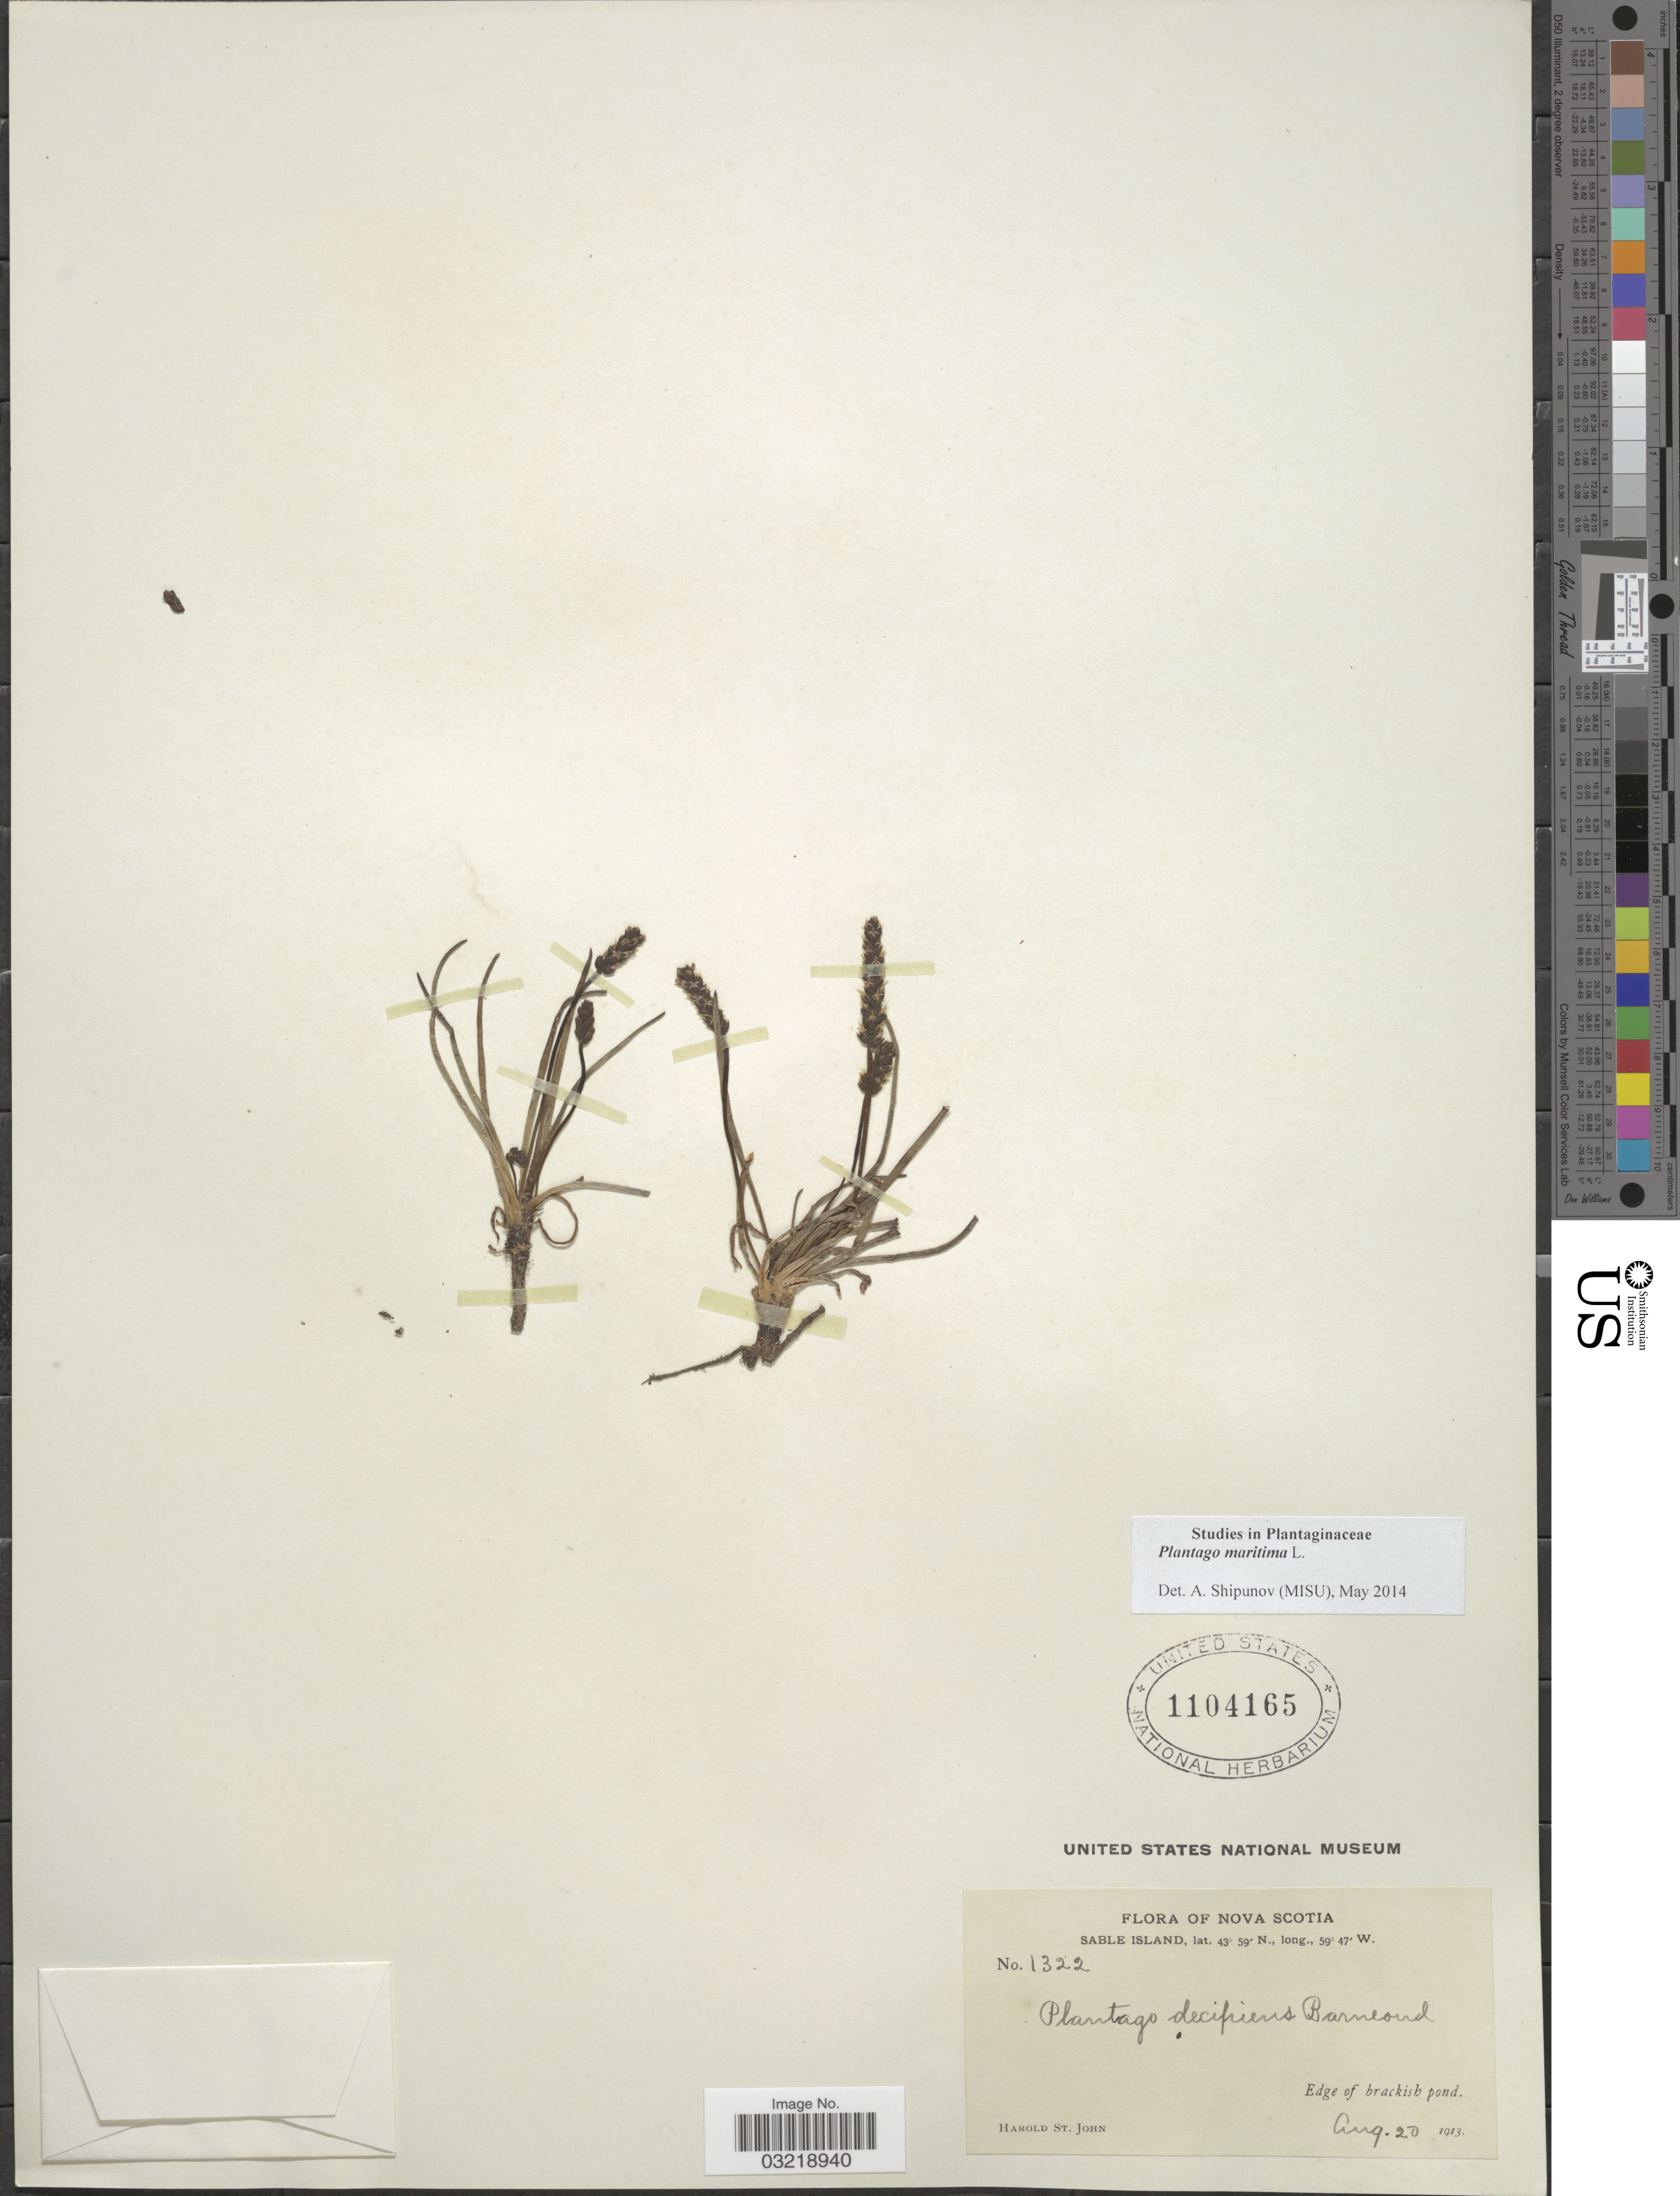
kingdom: Plantae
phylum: Tracheophyta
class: Magnoliopsida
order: Lamiales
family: Plantaginaceae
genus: Plantago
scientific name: Plantago maritima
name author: L.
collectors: H. St. John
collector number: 1322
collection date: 1913-08-20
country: Canada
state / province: Nova Scotia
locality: Sable Island. Edge of brackish pond.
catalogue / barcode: US 1104165